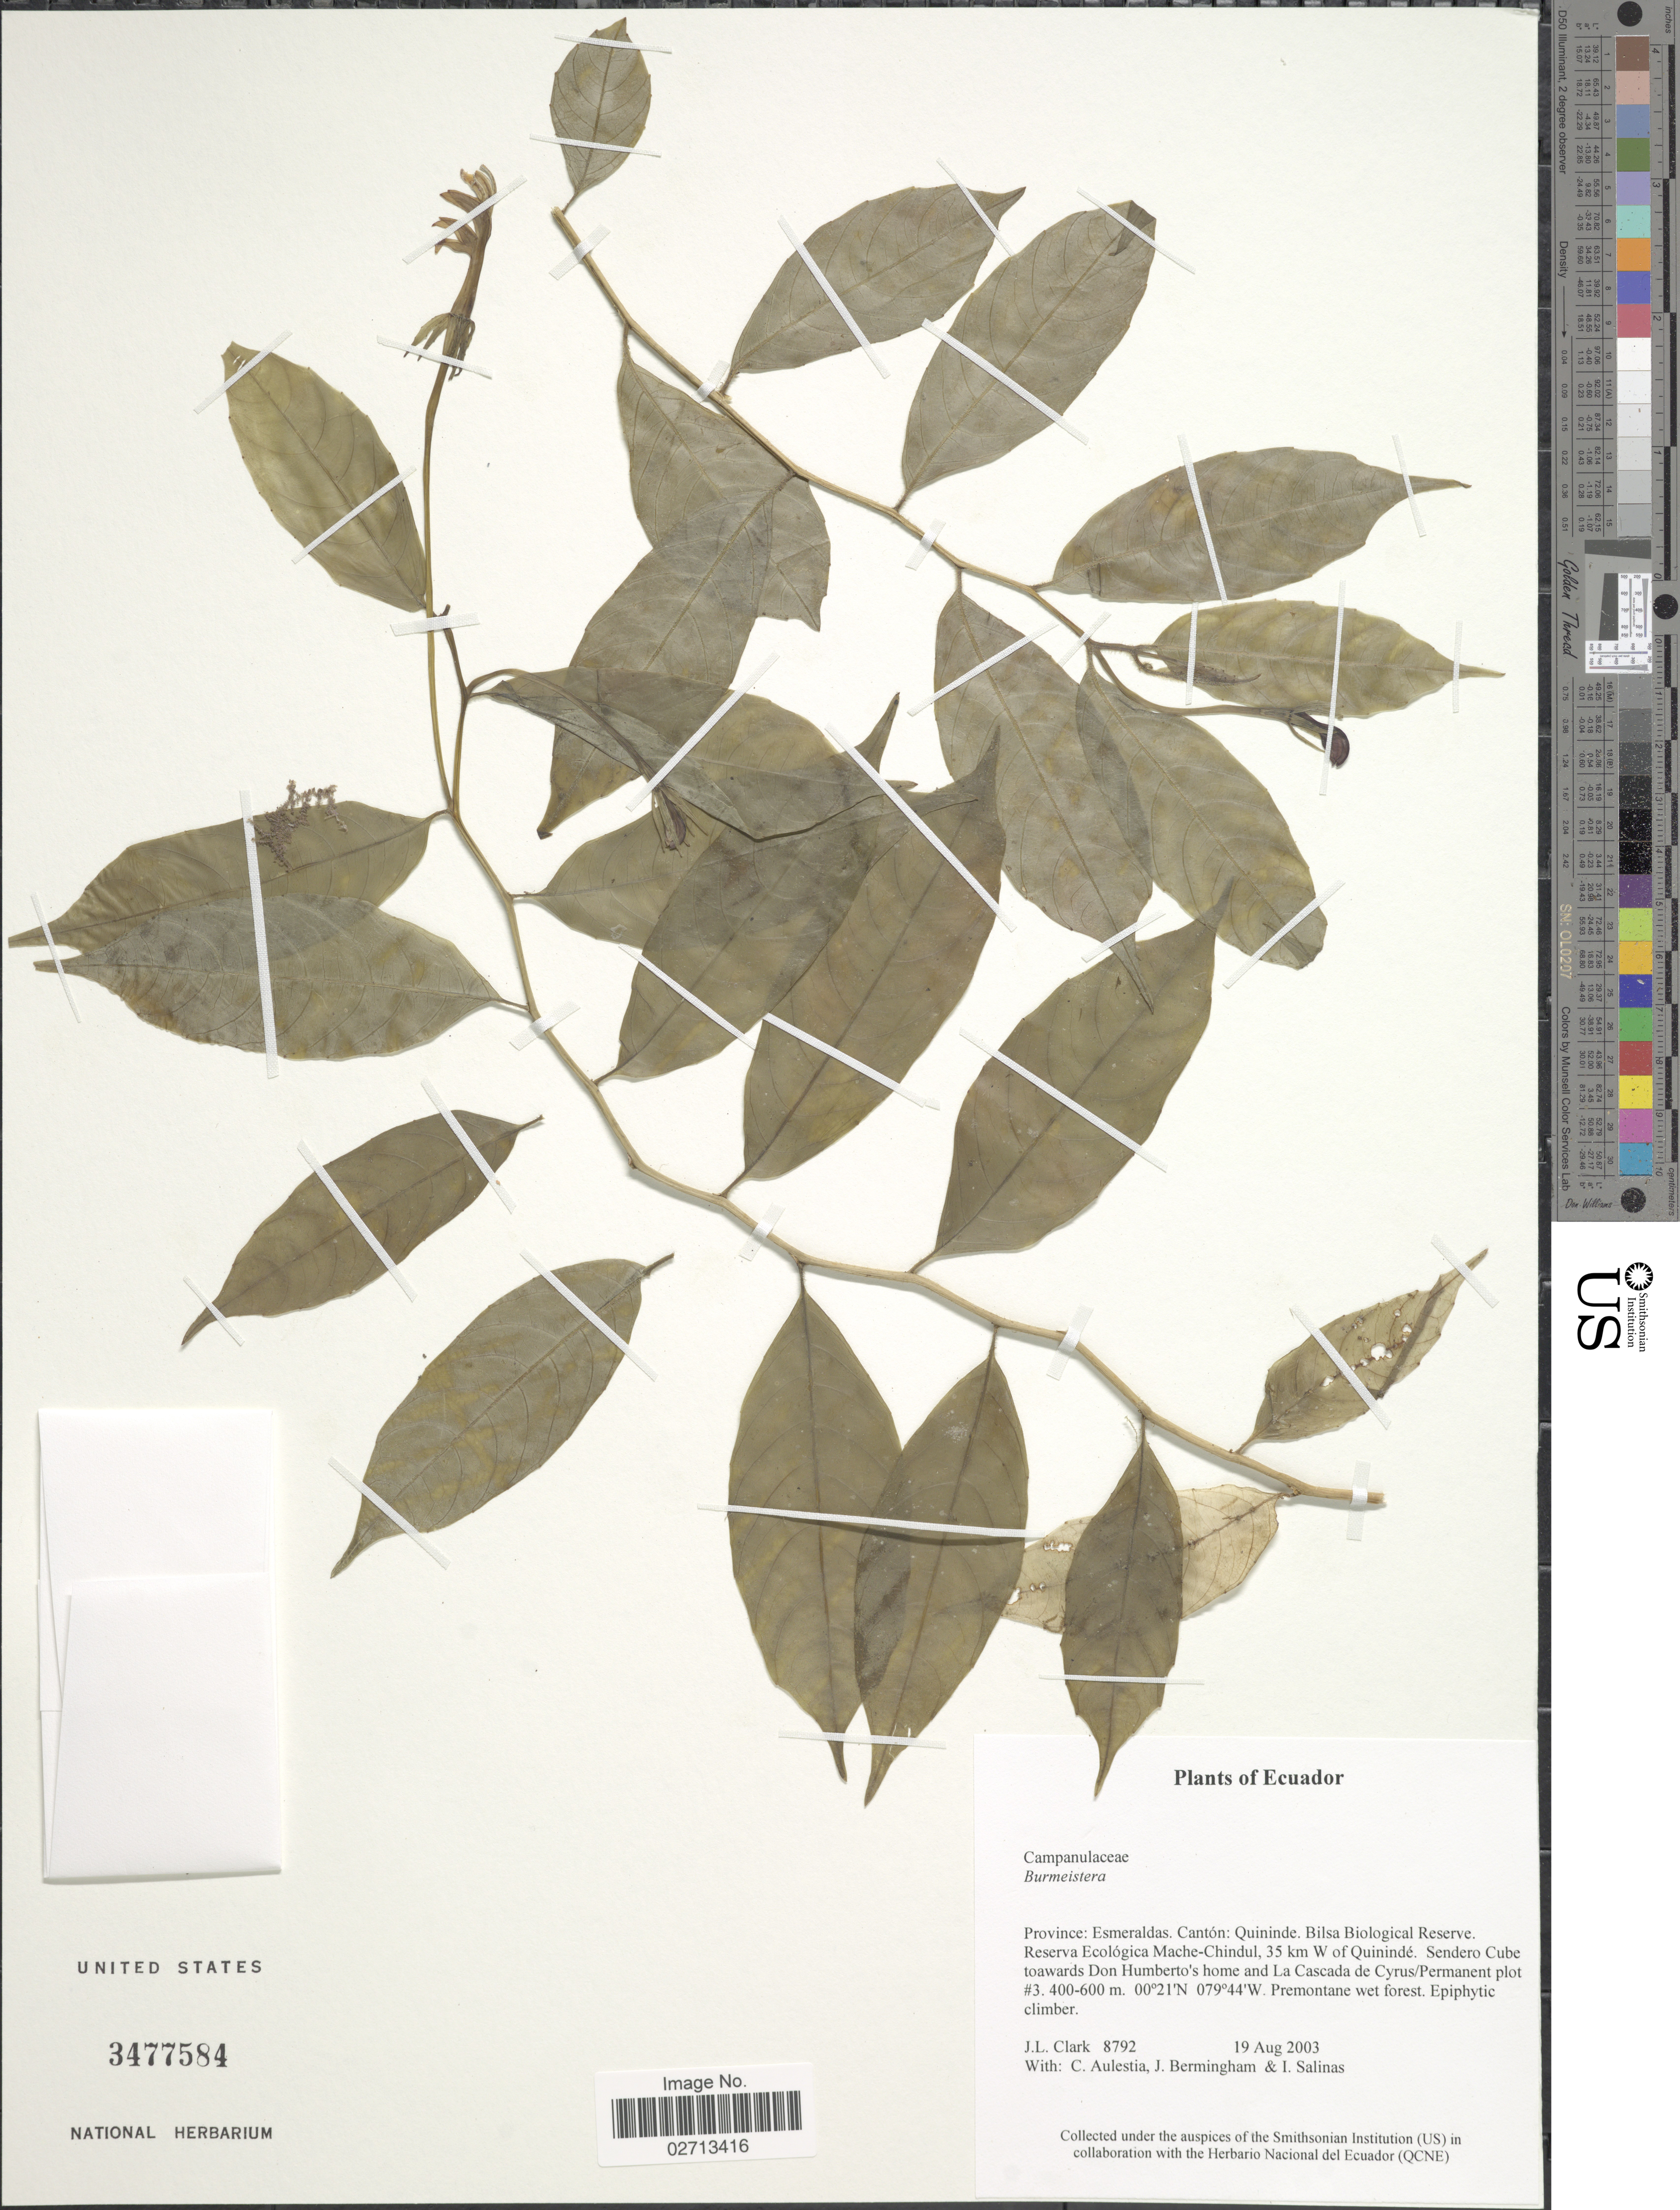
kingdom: Plantae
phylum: Tracheophyta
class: Magnoliopsida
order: Asterales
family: Campanulaceae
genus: Burmeistera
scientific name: Burmeistera sp.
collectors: J. L. Clark, C. Aulestia, J. Bermingham & I. Salinas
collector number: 8792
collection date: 2003-08-19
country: Ecuador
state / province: Esmeraldas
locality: Cantón: Quininde. Bilsa Biological Reserve. Reserva Ecológica Mache-Chindul, 35 km W of Quinindé. Sendero Cube toawards Don Humberto's home and La Cascade de Cyrus/Permanent plot #3.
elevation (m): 400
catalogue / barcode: US 3477584